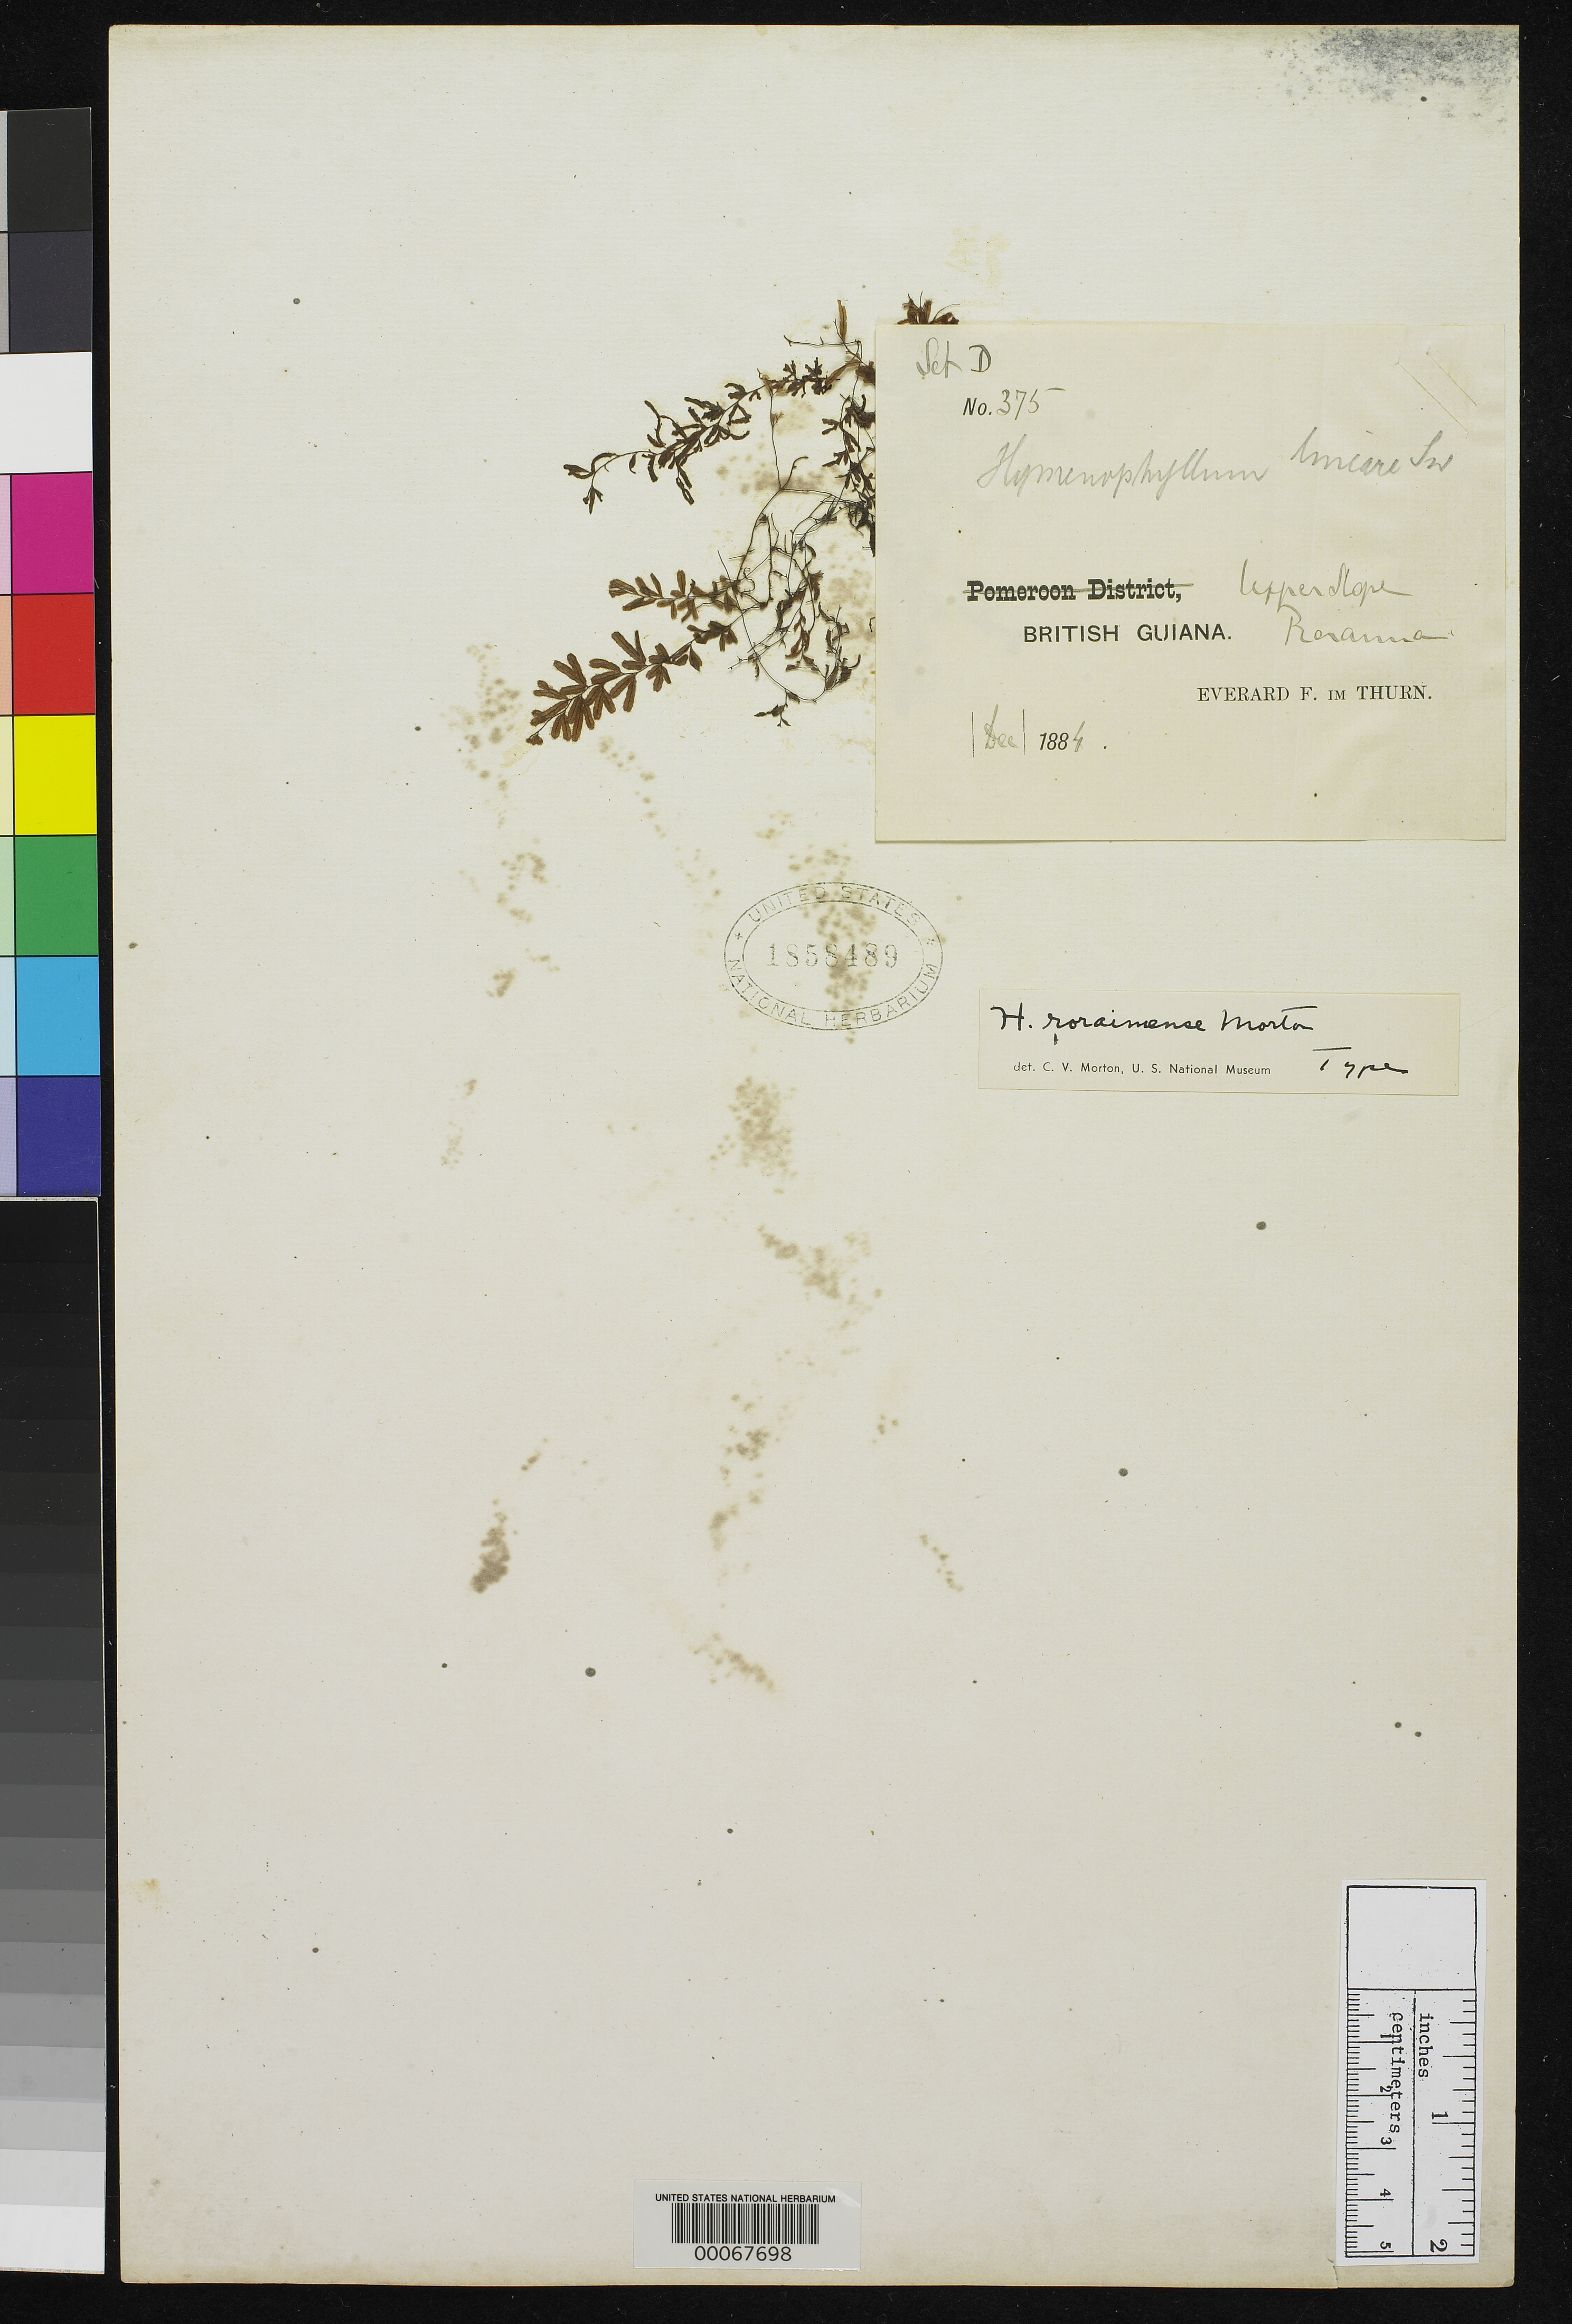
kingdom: Plantae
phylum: Tracheophyta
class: Polypodiopsida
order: Hymenophyllales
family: Hymenophyllaceae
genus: Hymenophyllum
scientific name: Hymenophyllum roraimense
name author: C.V. Morton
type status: Holotype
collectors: E. F. im Thurn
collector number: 375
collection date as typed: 1884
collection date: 1884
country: Guyana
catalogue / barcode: US 1858489